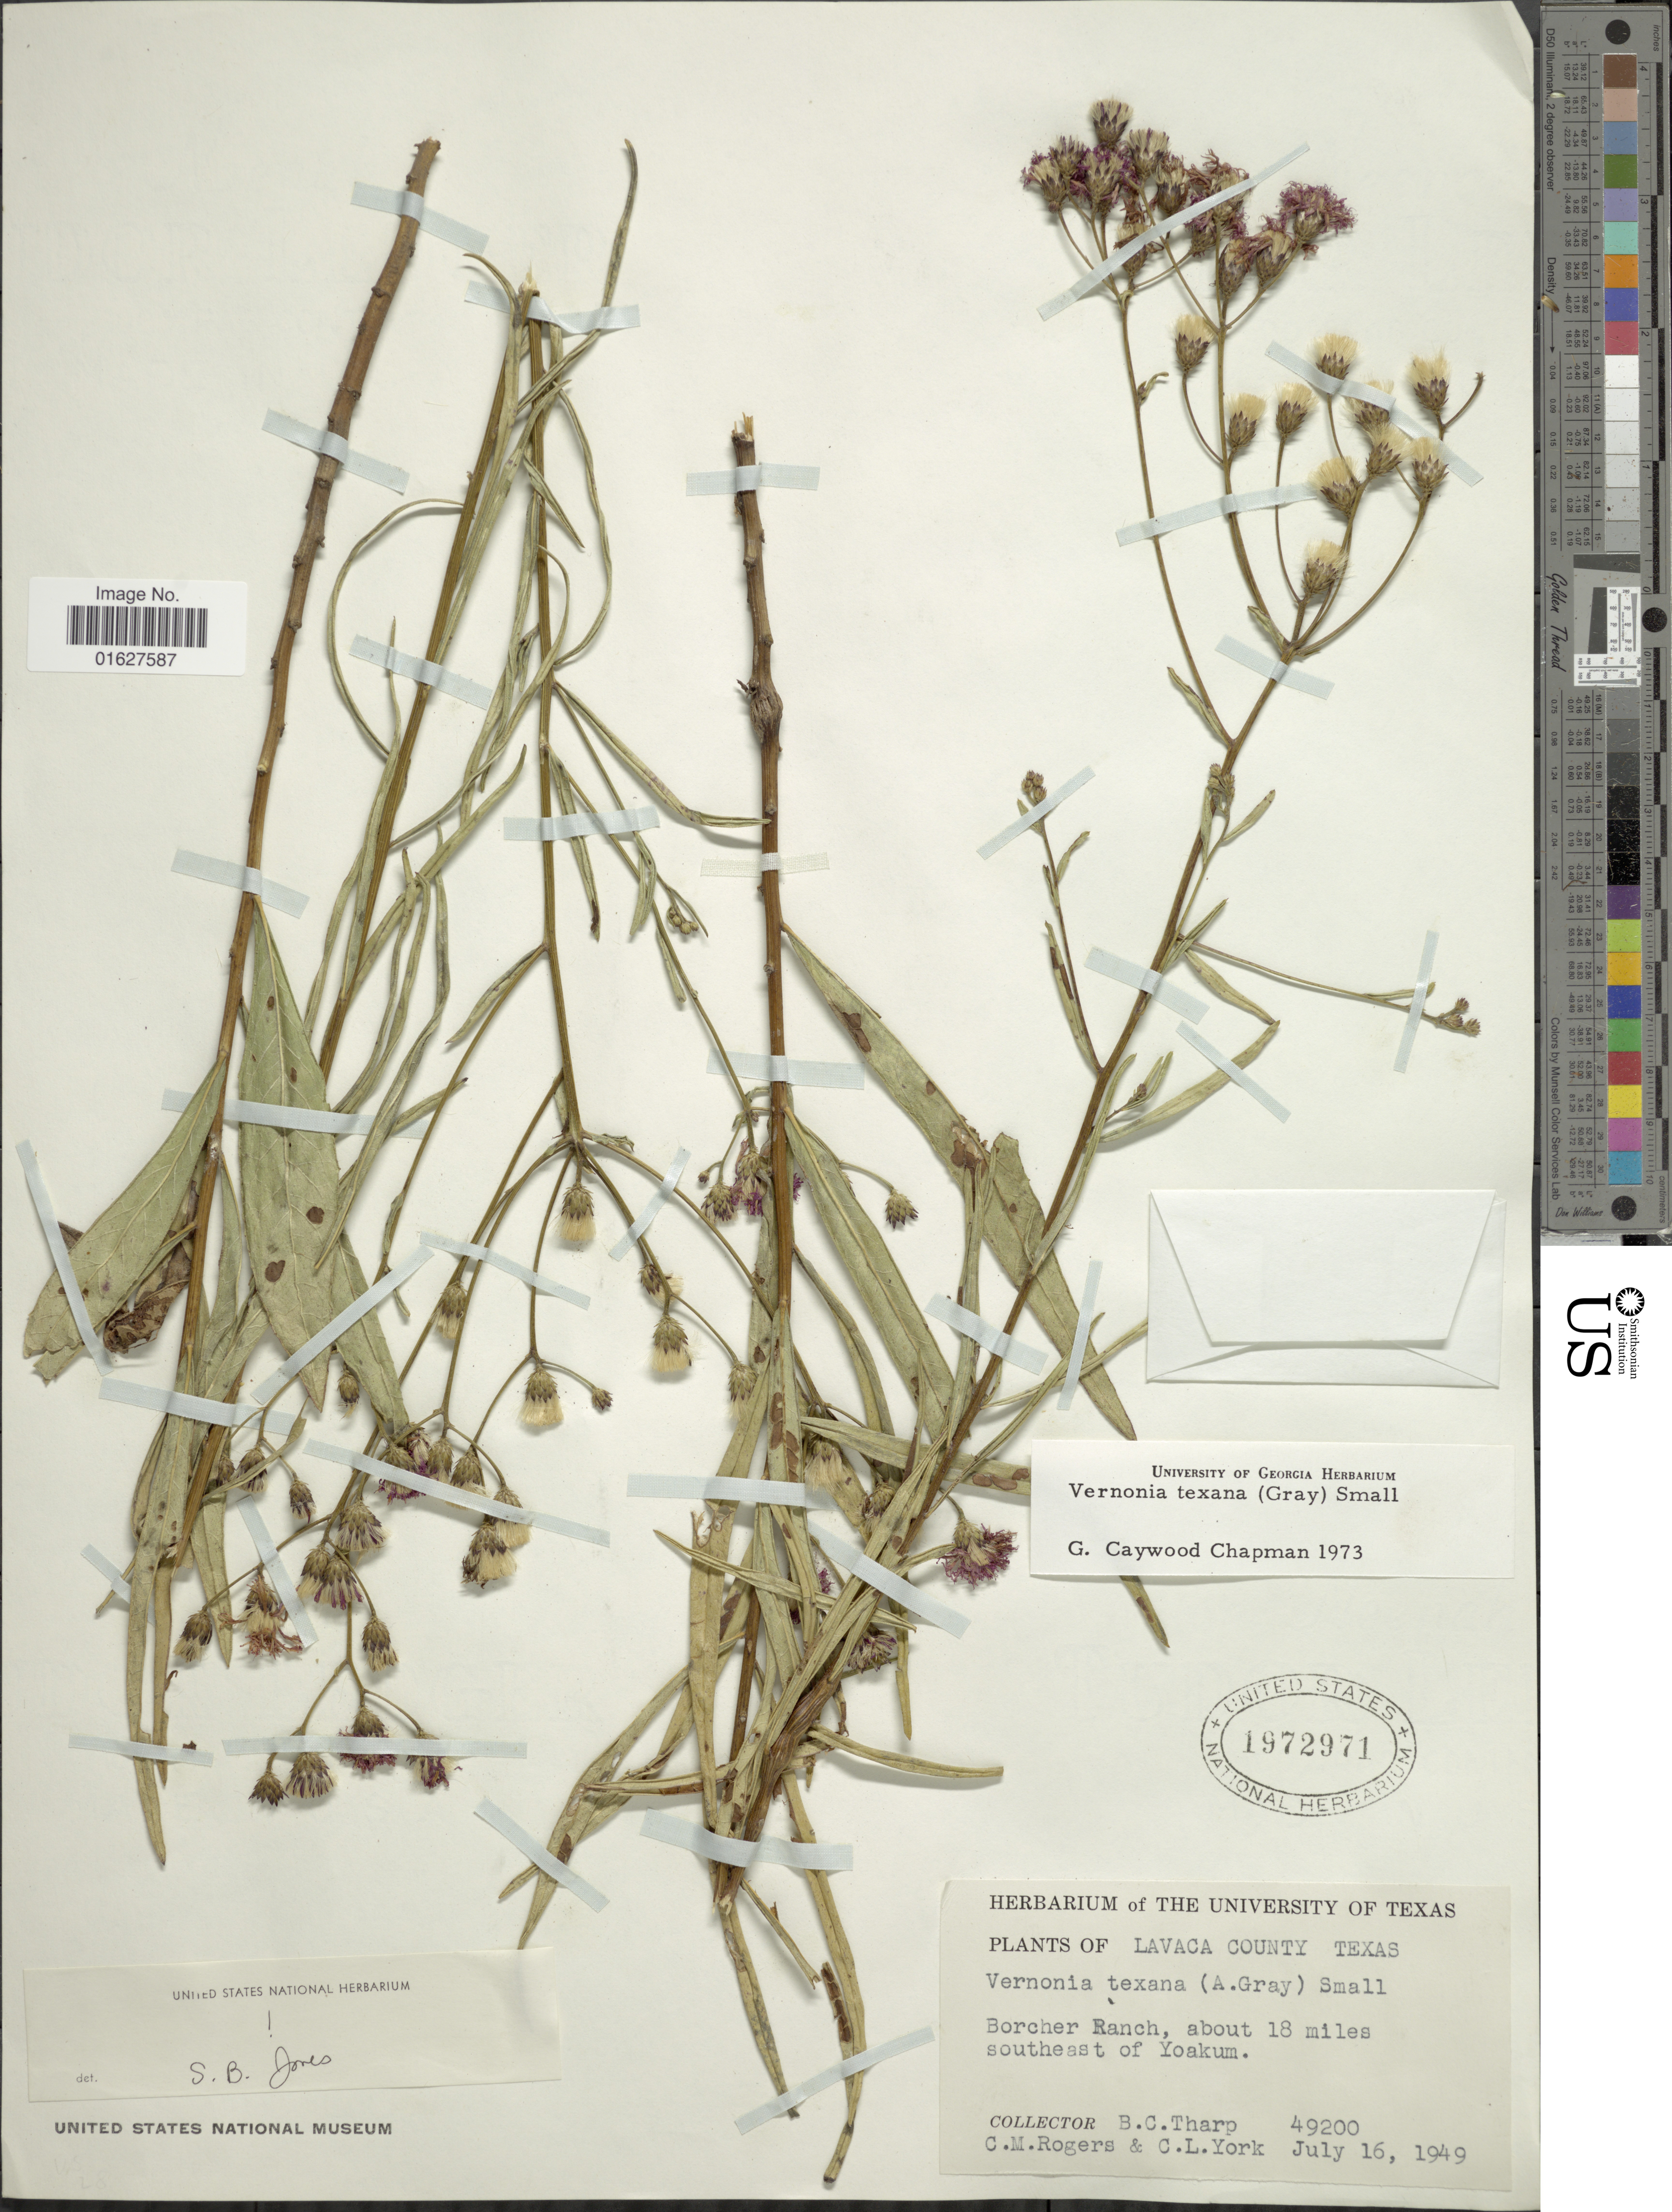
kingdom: Plantae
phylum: Tracheophyta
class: Magnoliopsida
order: Asterales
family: Asteraceae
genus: Vernonia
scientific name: Vernonia texana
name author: (A. Gray) Small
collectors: B. C. Tharp, C. M. Rogers & C. L. York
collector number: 49200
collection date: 1949-07-16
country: United States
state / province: Texas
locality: Lavaca County Texas. Borcher Ranch, about 18 miles southeast of Yoakum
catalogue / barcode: US 1972971